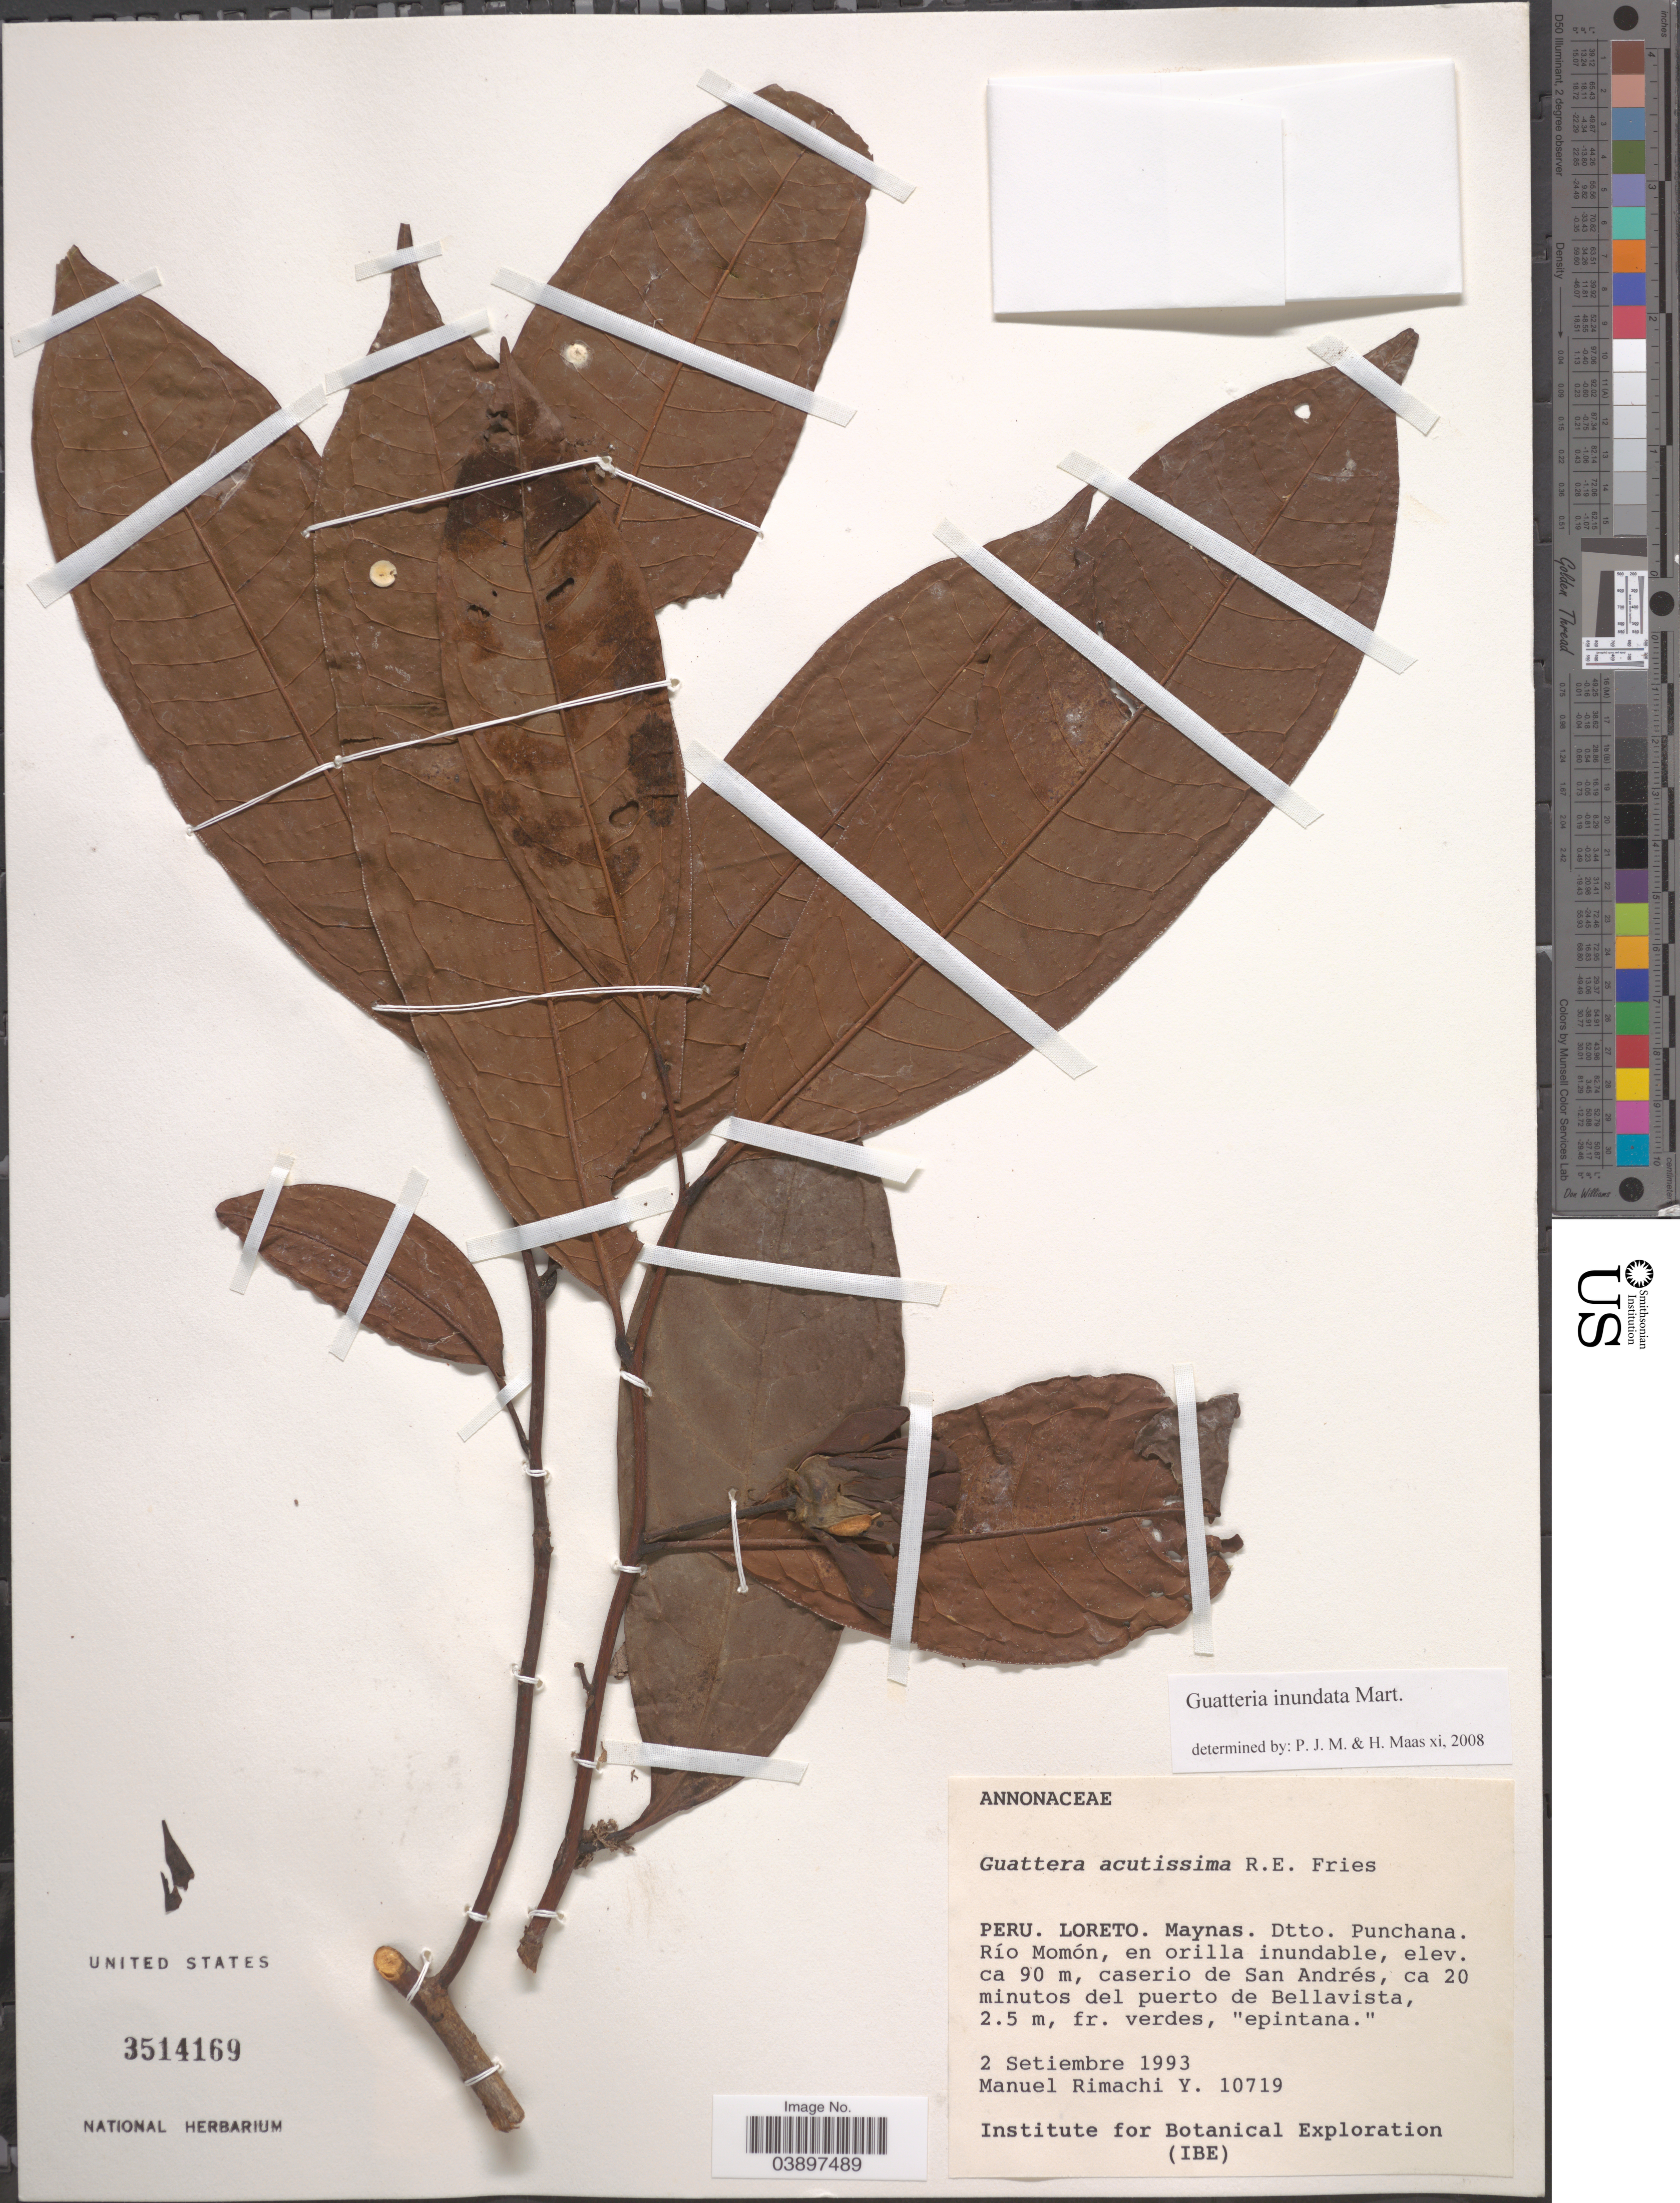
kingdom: Plantae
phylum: Tracheophyta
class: Magnoliopsida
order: Magnoliales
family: Annonaceae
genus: Guatteria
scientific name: Guatteria inundata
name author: Mart.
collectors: M. Rimachi Y.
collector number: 10719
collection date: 1993-09-02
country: Peru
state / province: Loreto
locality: Maynas. Dtto. Punchana. Río Momón, en orilla inundable, caserio de San Andrés, ca 20 minutos del puerto de Bellavista.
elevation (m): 90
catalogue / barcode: US 3514169